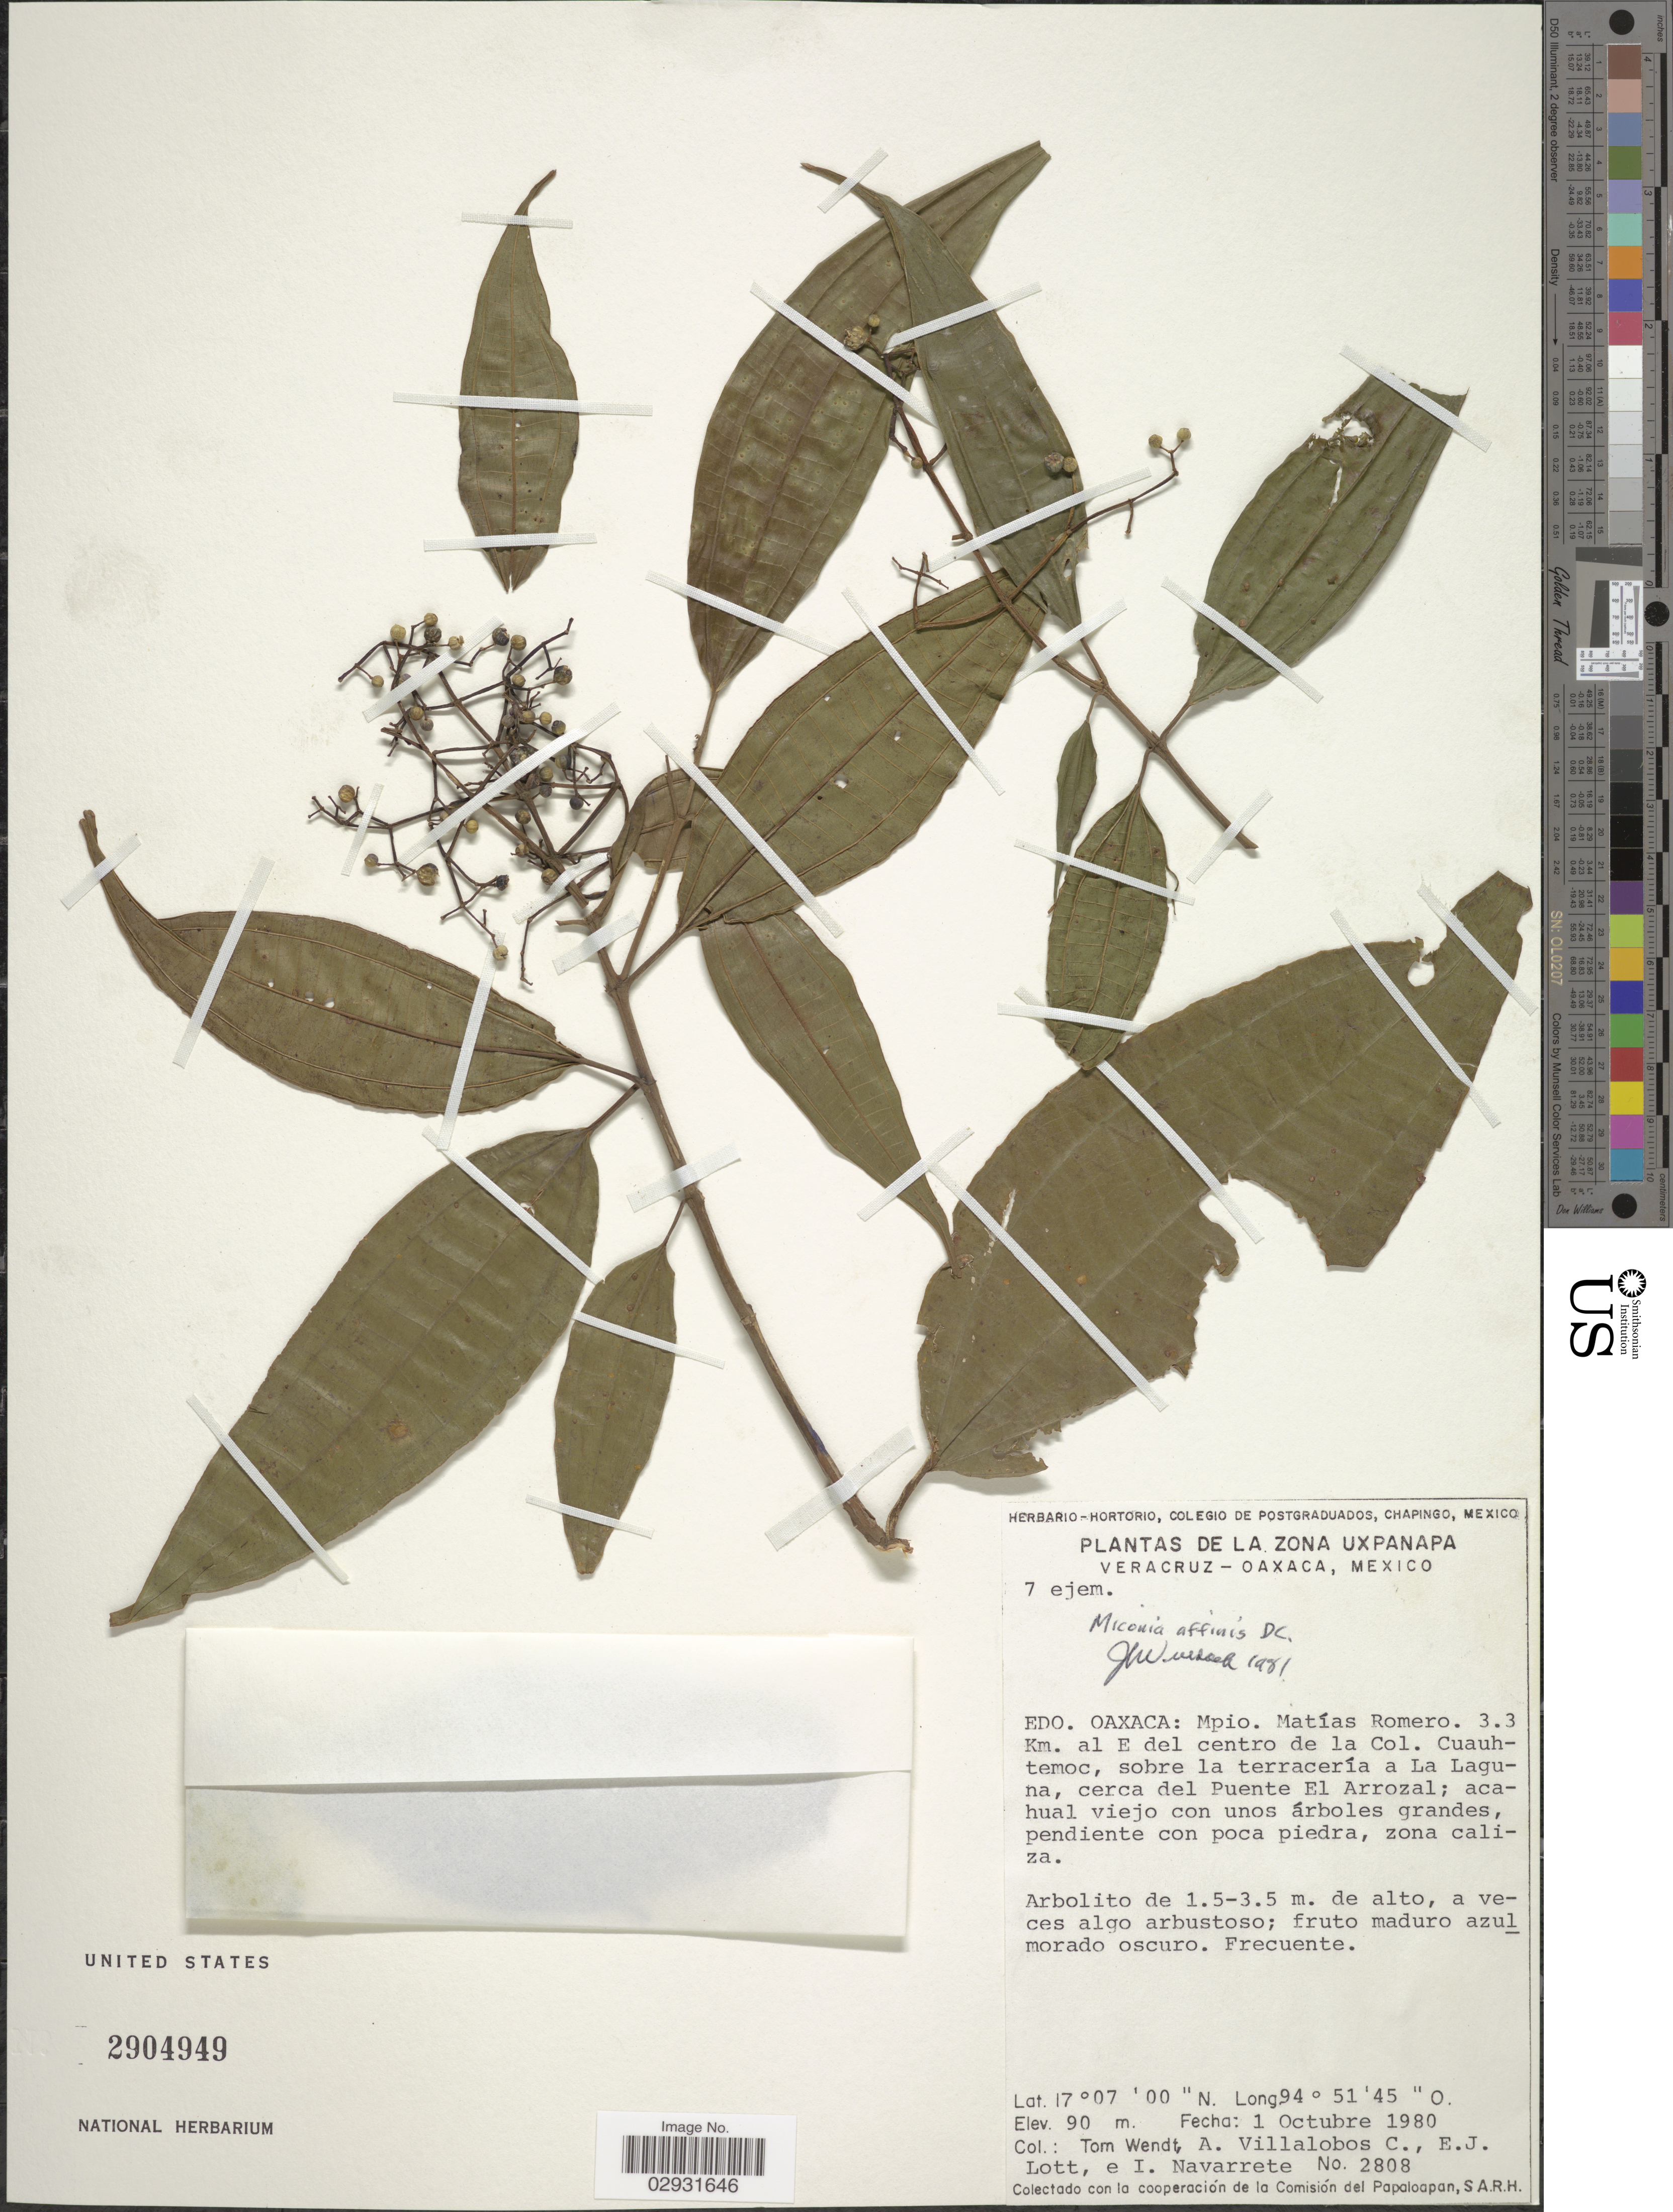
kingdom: Plantae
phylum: Tracheophyta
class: Magnoliopsida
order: Myrtales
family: Melastomataceae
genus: Miconia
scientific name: Miconia affinis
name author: DC.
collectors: T. L. Wendt, A. Villalobos C., E. Lott & I. Navarrete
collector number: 2808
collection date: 1980-10-01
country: Mexico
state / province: Oaxaca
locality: La Zona Uxpanapa, Mpio. Matías Romero. 3.3 Km. al E del centro de la Col. Cuauhtemeco, sobre la terracería a La Laguna, cerca del Puente El Arrozal.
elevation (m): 90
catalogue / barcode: US 2904949